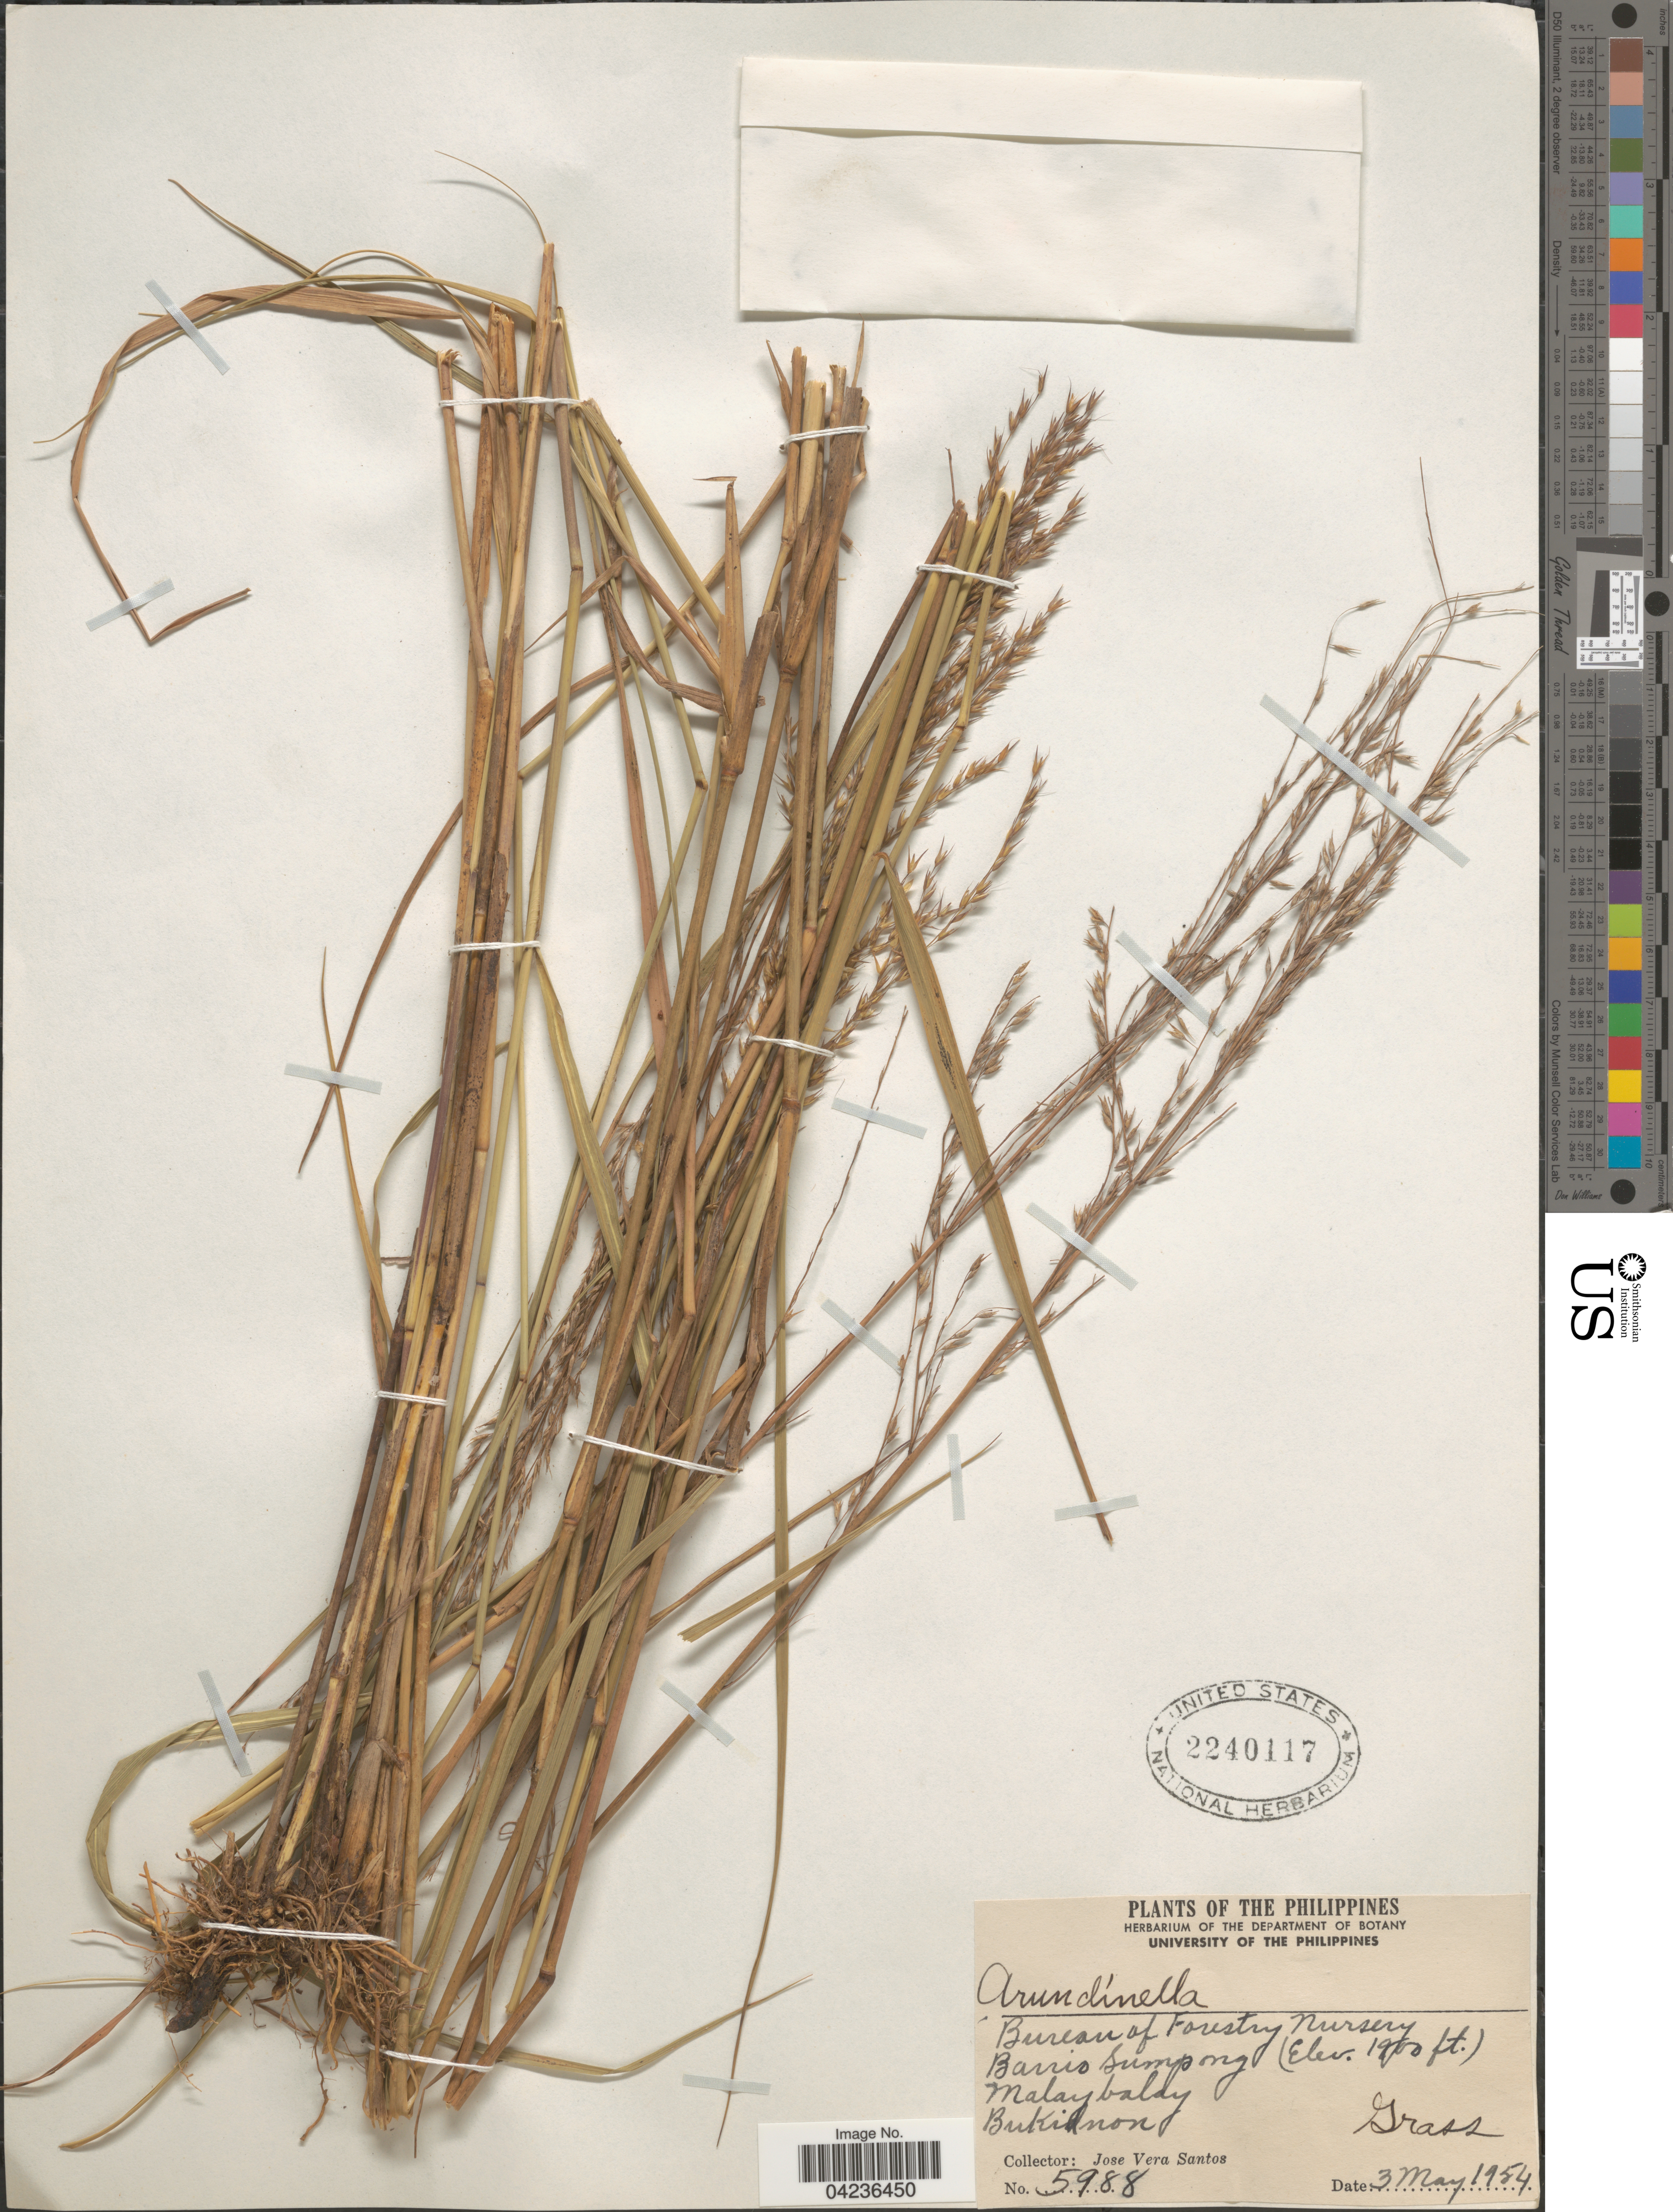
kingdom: Plantae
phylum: Tracheophyta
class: Liliopsida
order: Poales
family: Poaceae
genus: Arundinella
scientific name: Arundinella sp.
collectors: J. Santos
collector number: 5988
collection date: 1954-05-03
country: Philippines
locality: Bureau of Forestry Nursery Barrio Sumpong. Malaybaldy. Bukidnon.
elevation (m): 579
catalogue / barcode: US 2240117